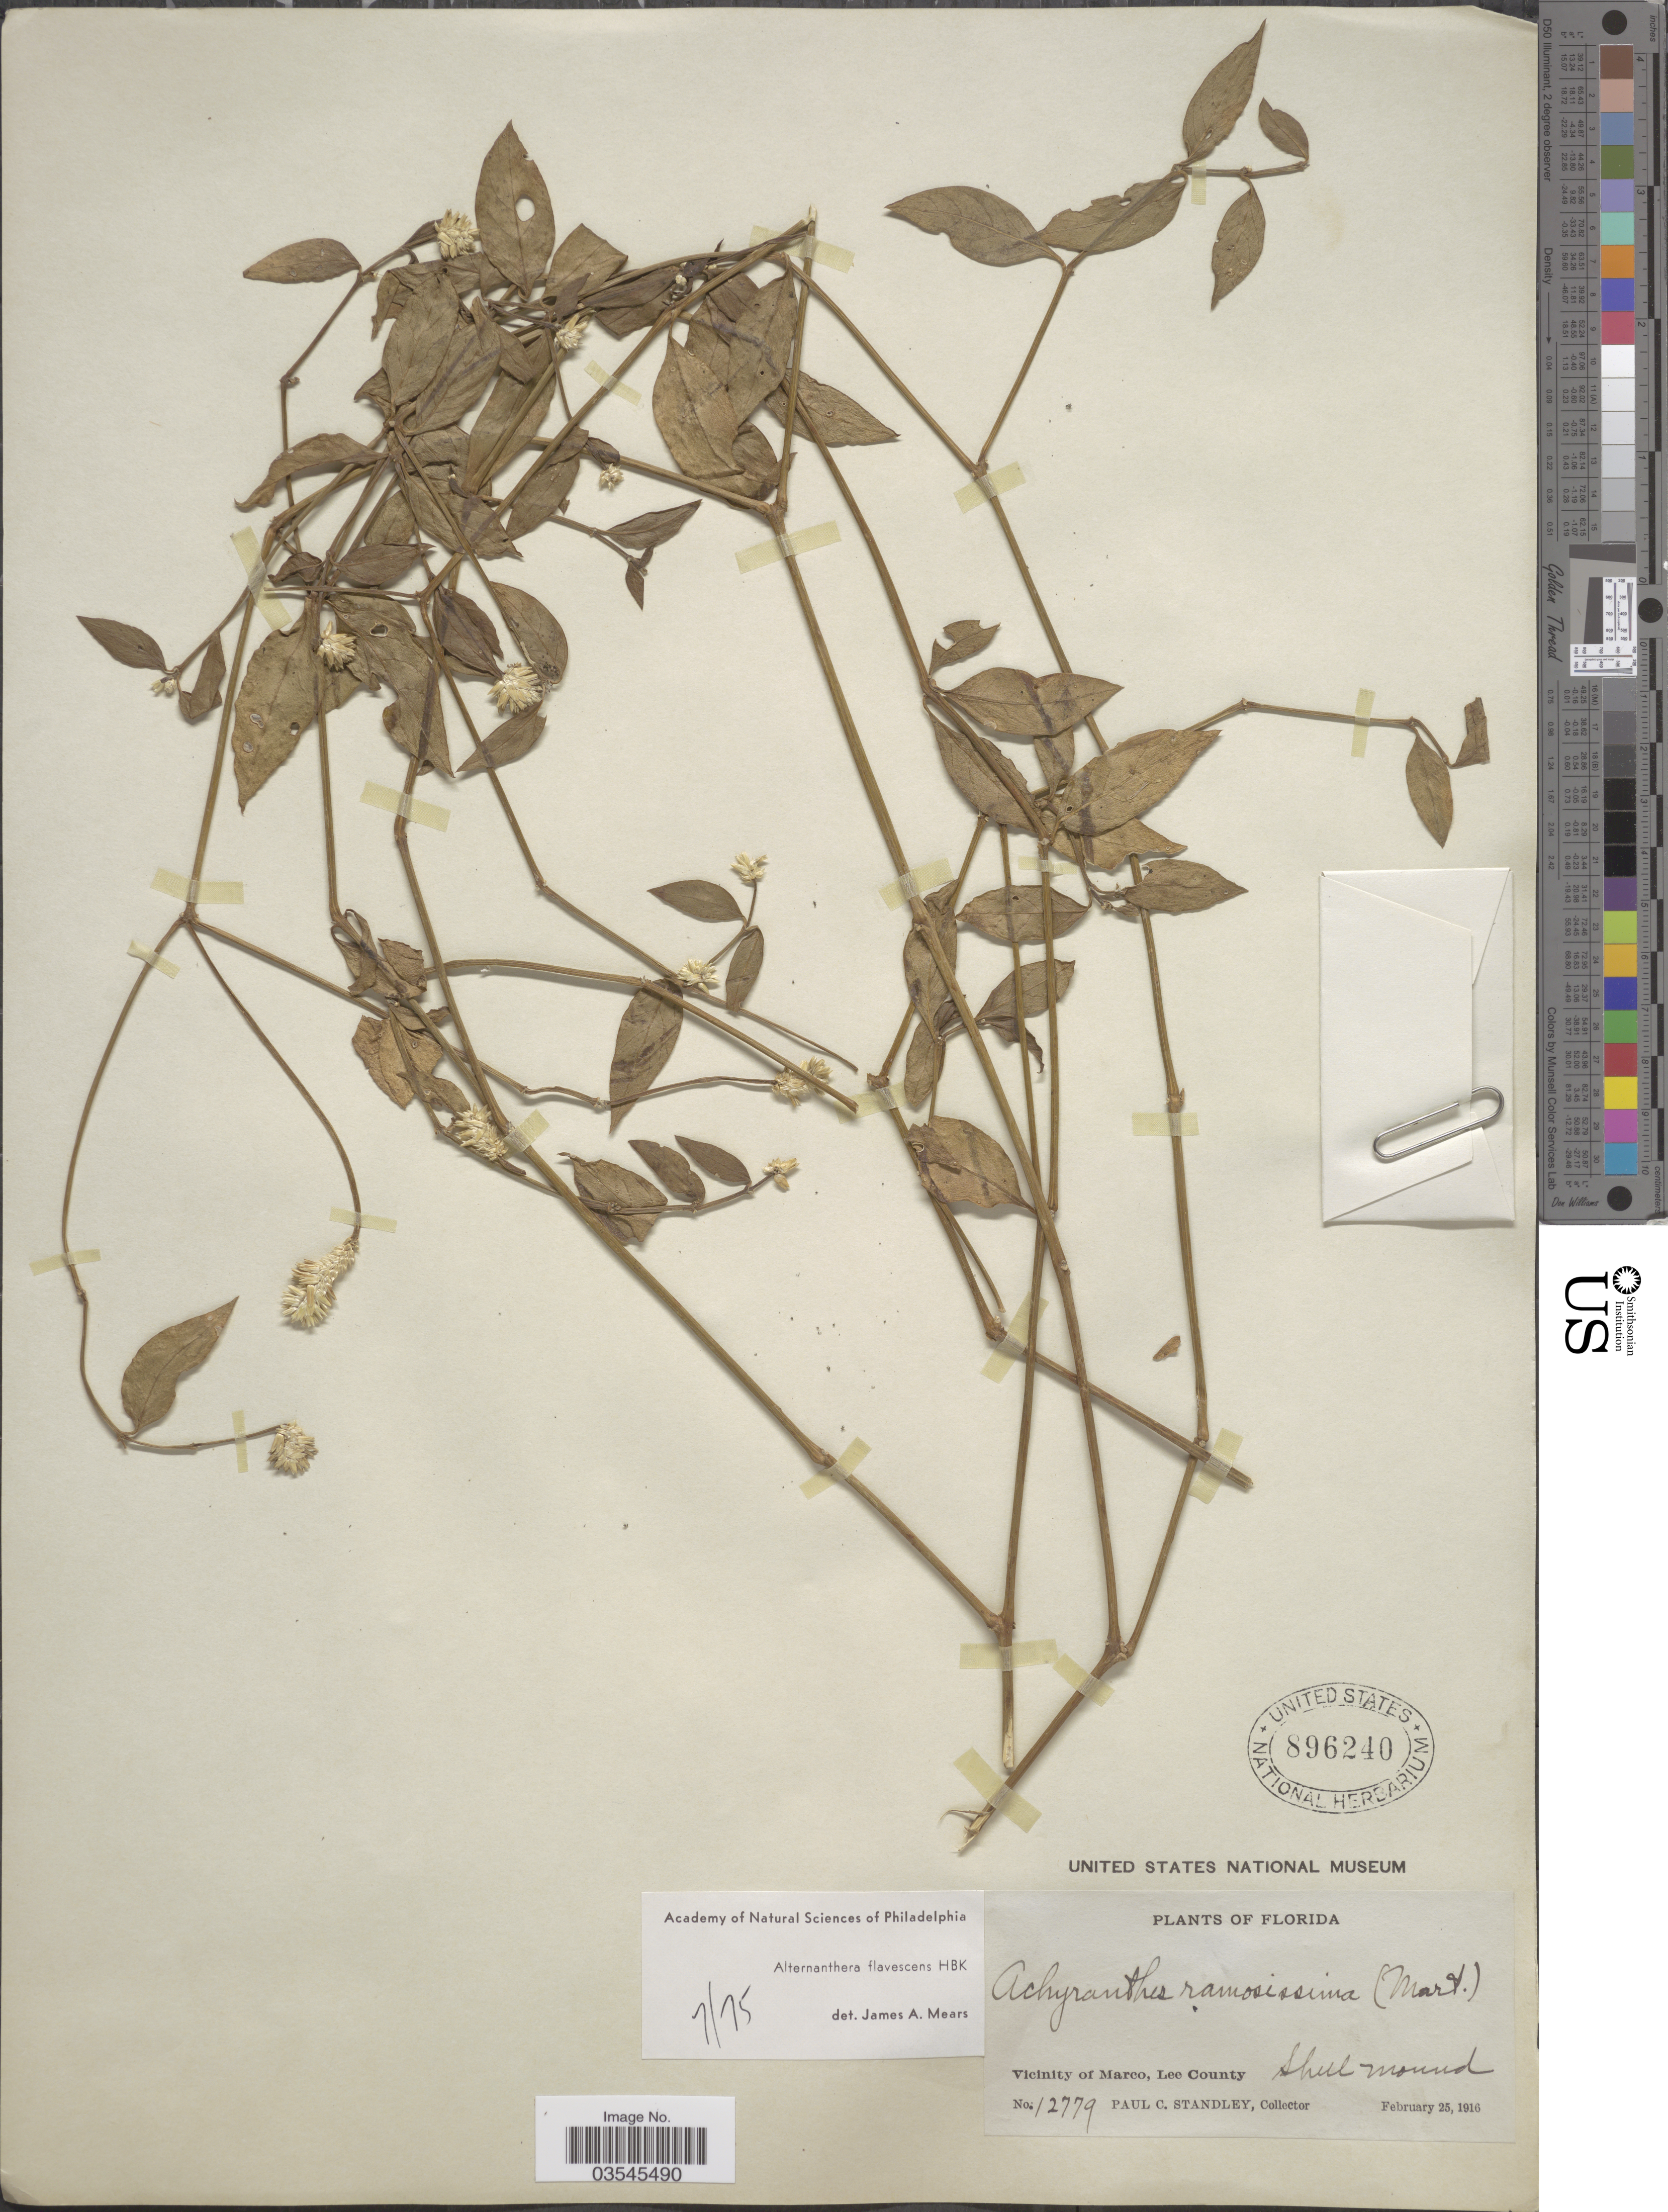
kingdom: Plantae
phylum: Tracheophyta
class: Magnoliopsida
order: Caryophyllales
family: Amaranthaceae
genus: Alternanthera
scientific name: Alternanthera flavescens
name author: Kunth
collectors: P. C. Standley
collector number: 12779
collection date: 1916-02-25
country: United States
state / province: Florida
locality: Vicinity of Marco, Lee County. Shell mound.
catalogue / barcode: US 896240